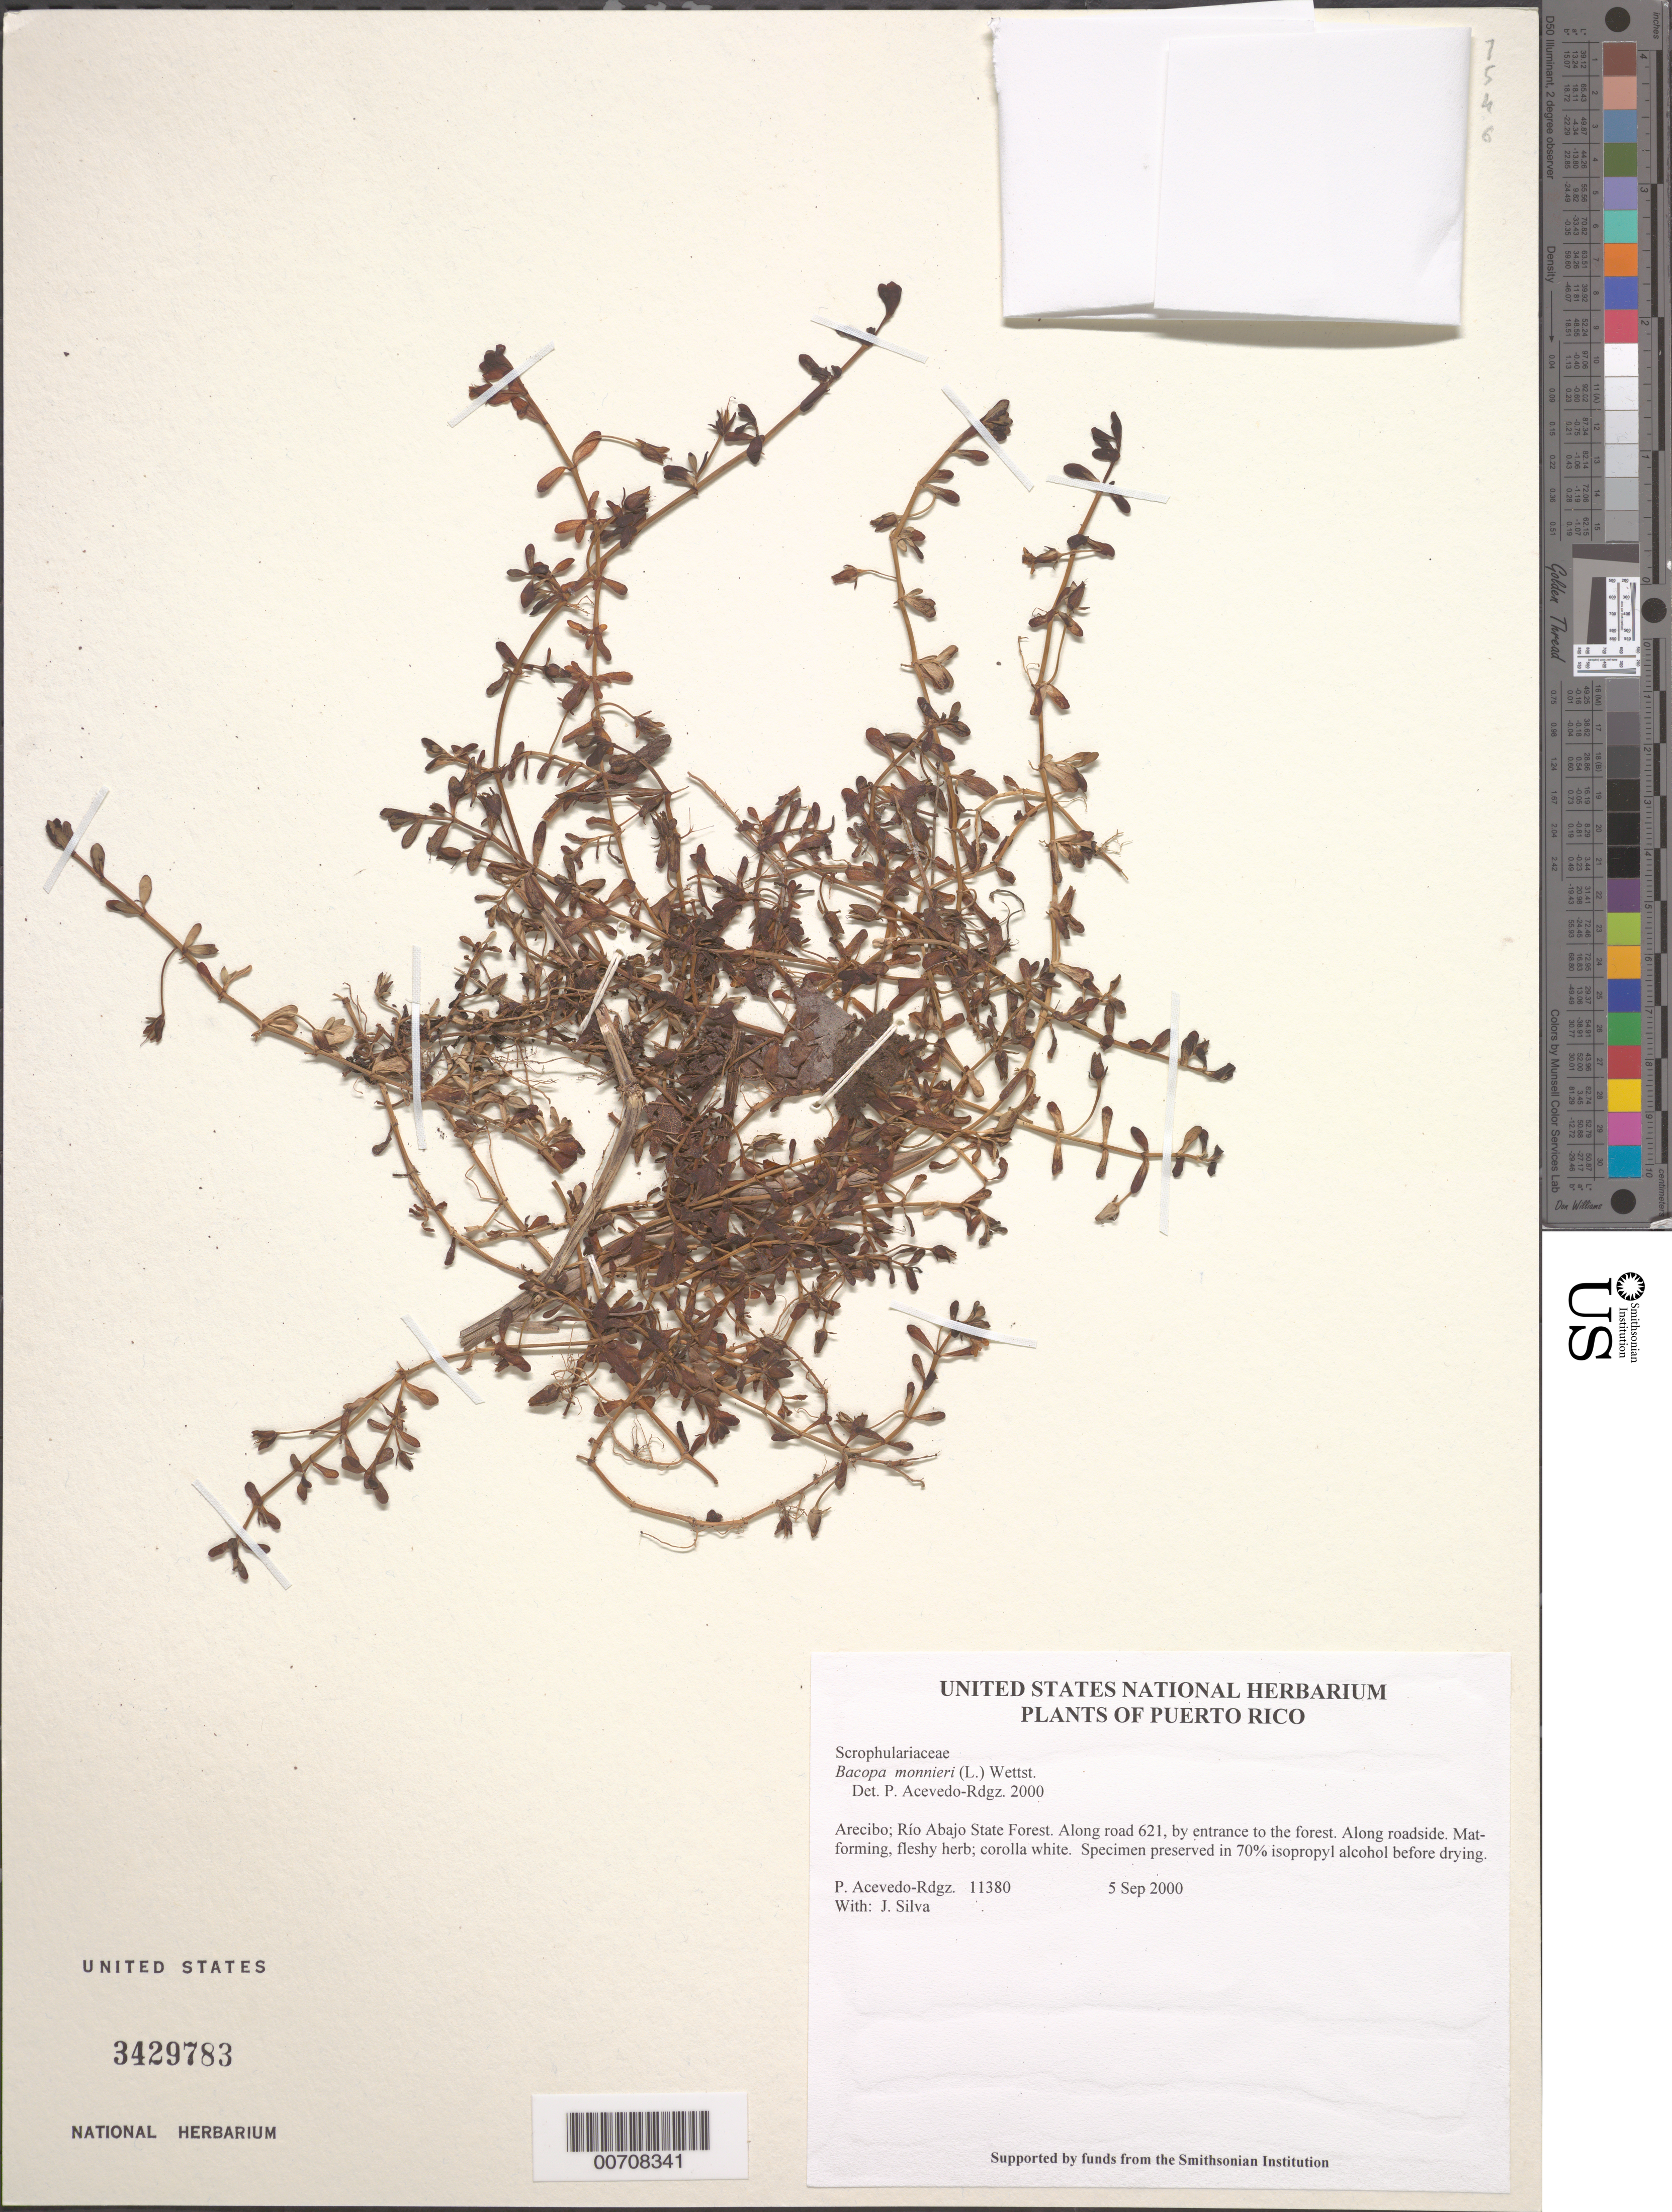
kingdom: Plantae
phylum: Tracheophyta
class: Magnoliopsida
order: Lamiales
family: Plantaginaceae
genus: Bacopa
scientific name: Bacopa monnieri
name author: (L.) Wettst.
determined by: Acevedo-Rodríguez, P., (BOT), Smithsonian Institution - National Museum of Natural History (UNITED STATES)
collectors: P. Acevedo-Rodr. & J. Silva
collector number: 11380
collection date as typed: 05 Sep 2000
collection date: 2000-09-05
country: Puerto Rico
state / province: Arecibo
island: Puerto Rico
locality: Arecibo; Río Abajo State Forest. Along road 621, by entrance to the forest.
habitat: Along roadside.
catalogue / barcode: US 3429783